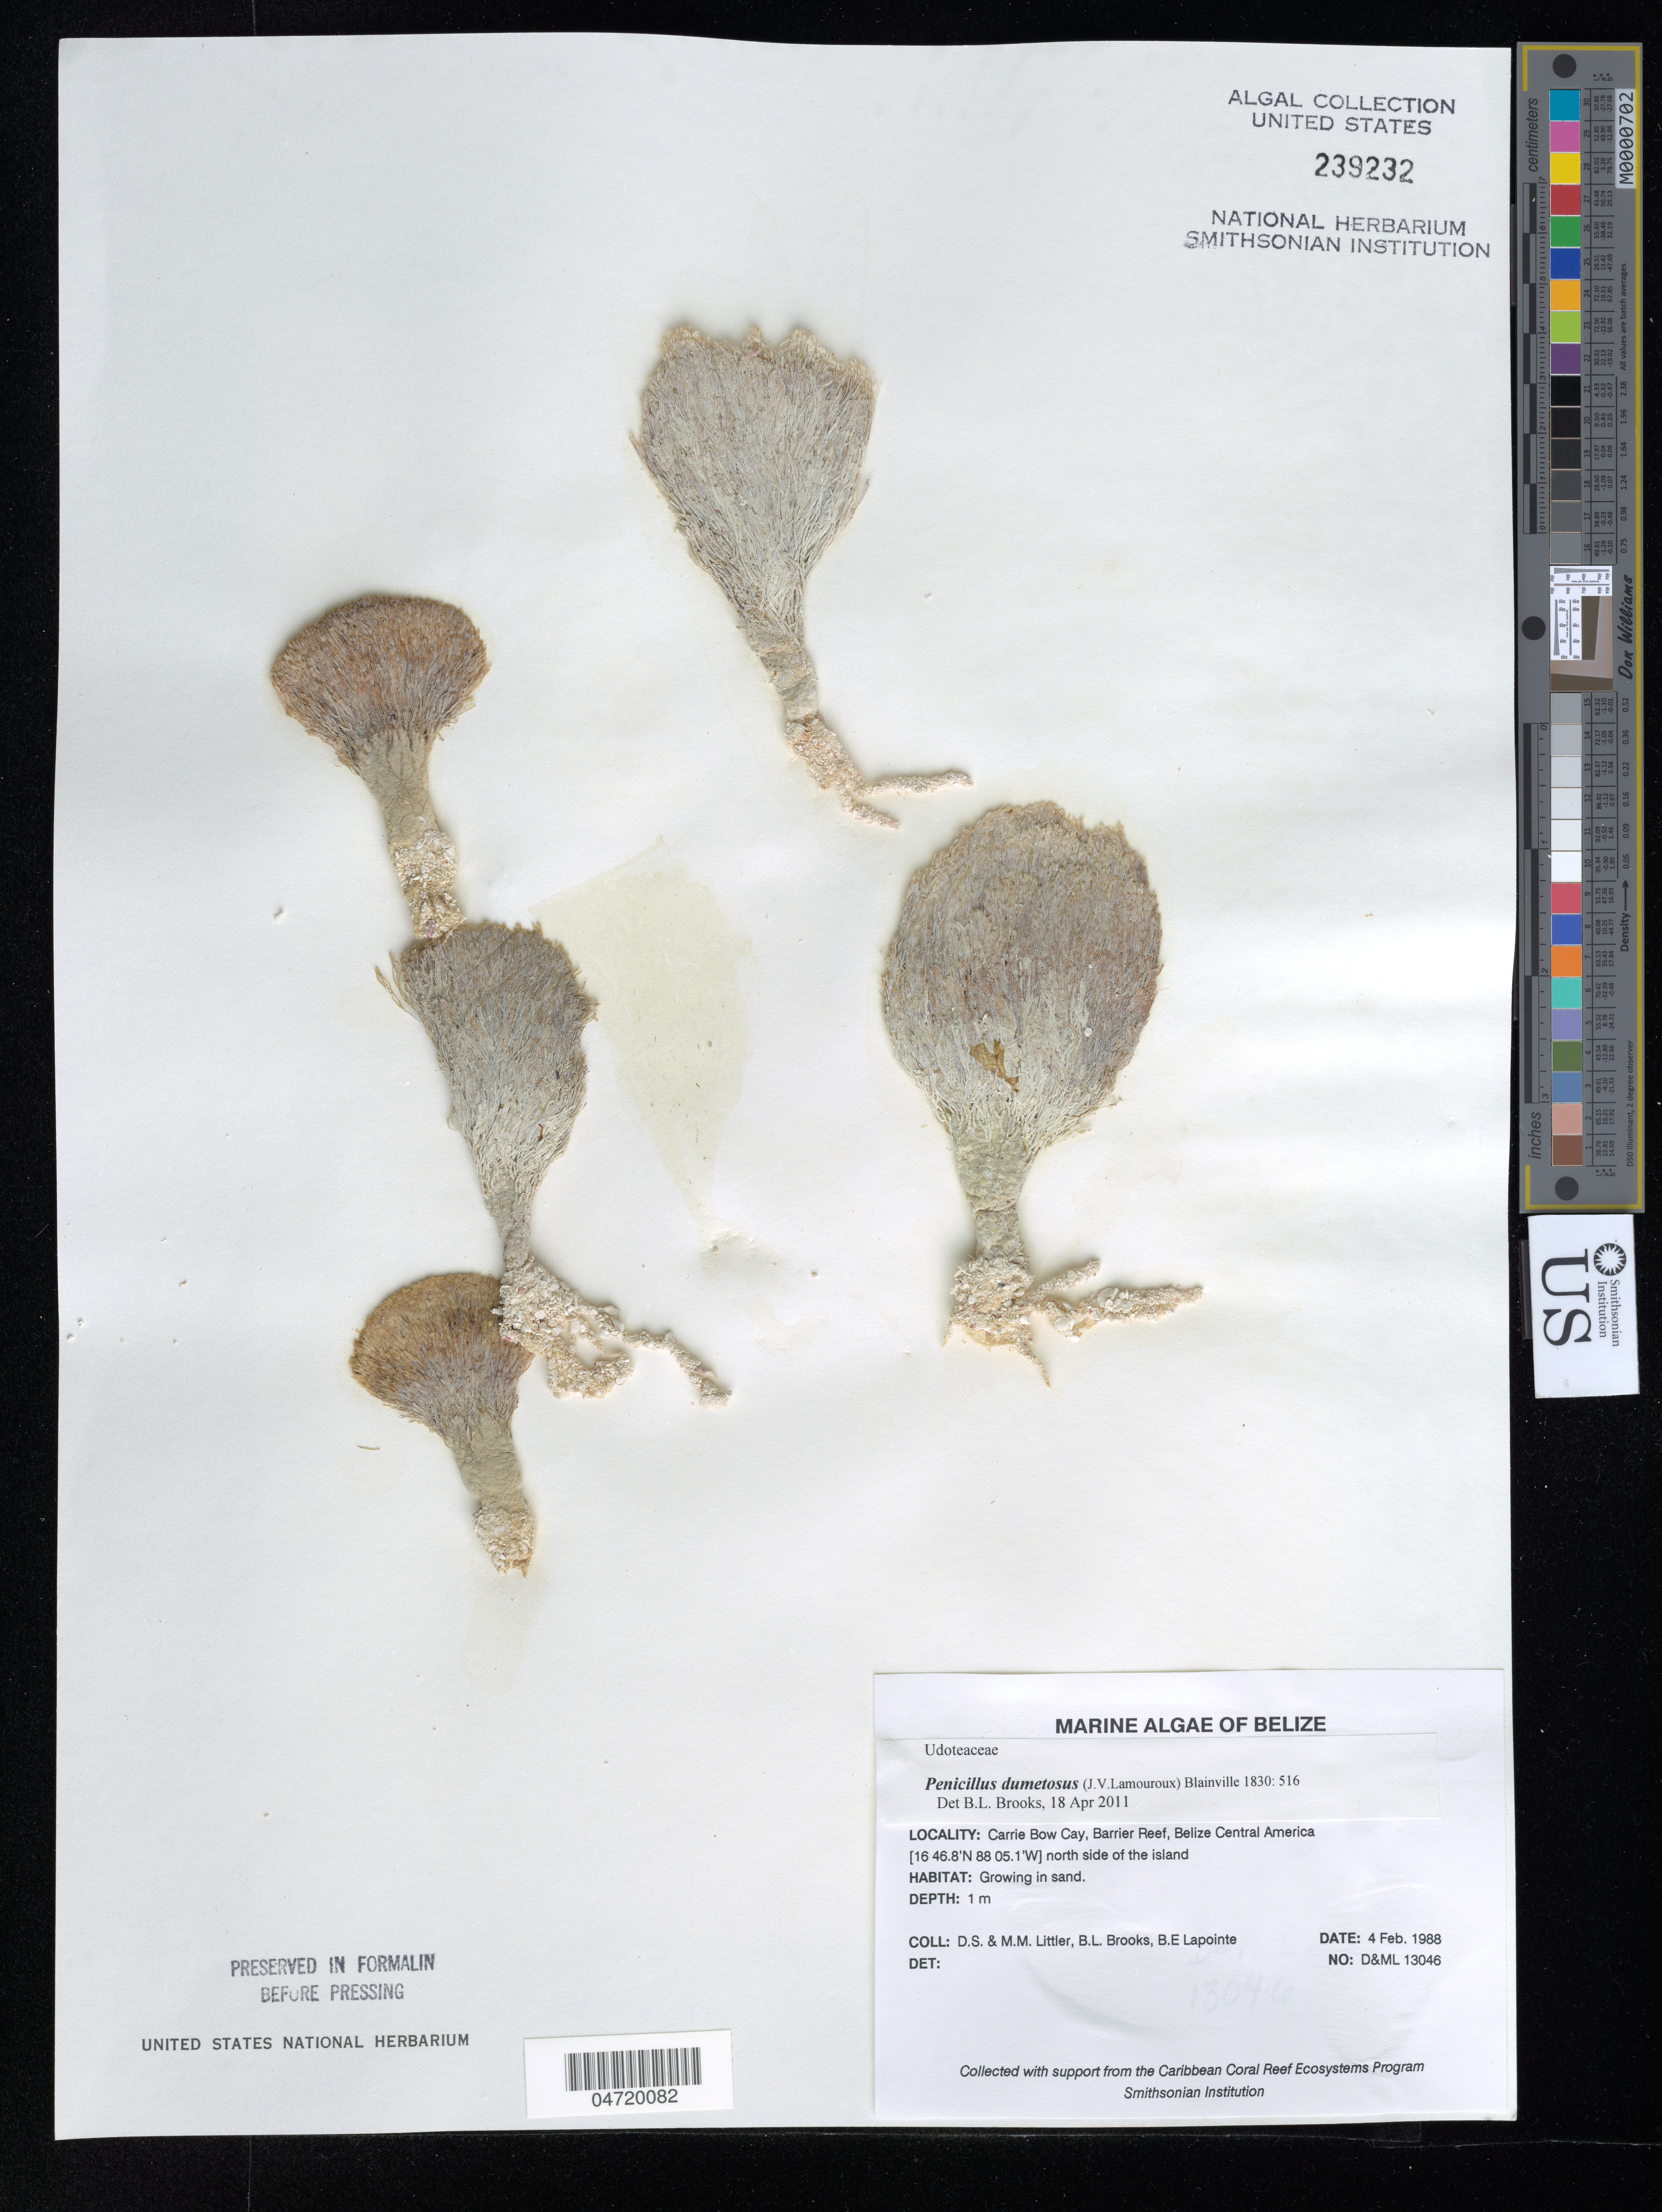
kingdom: Plantae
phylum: Chlorophyta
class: Ulvophyceae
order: Bryopsidales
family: Udoteaceae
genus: Penicillus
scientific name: Penicillus dumetosus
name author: (J.V.Lamouroux) Blainville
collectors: D. S. Littler, M. M. Littler, B. Brooks & B. Lapointe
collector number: D&ML 13046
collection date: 1988-02-04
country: Belize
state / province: Belize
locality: Carrie Bow Cay, Barrier Reef, Belize Central America. North side of the island.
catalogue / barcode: US 239232